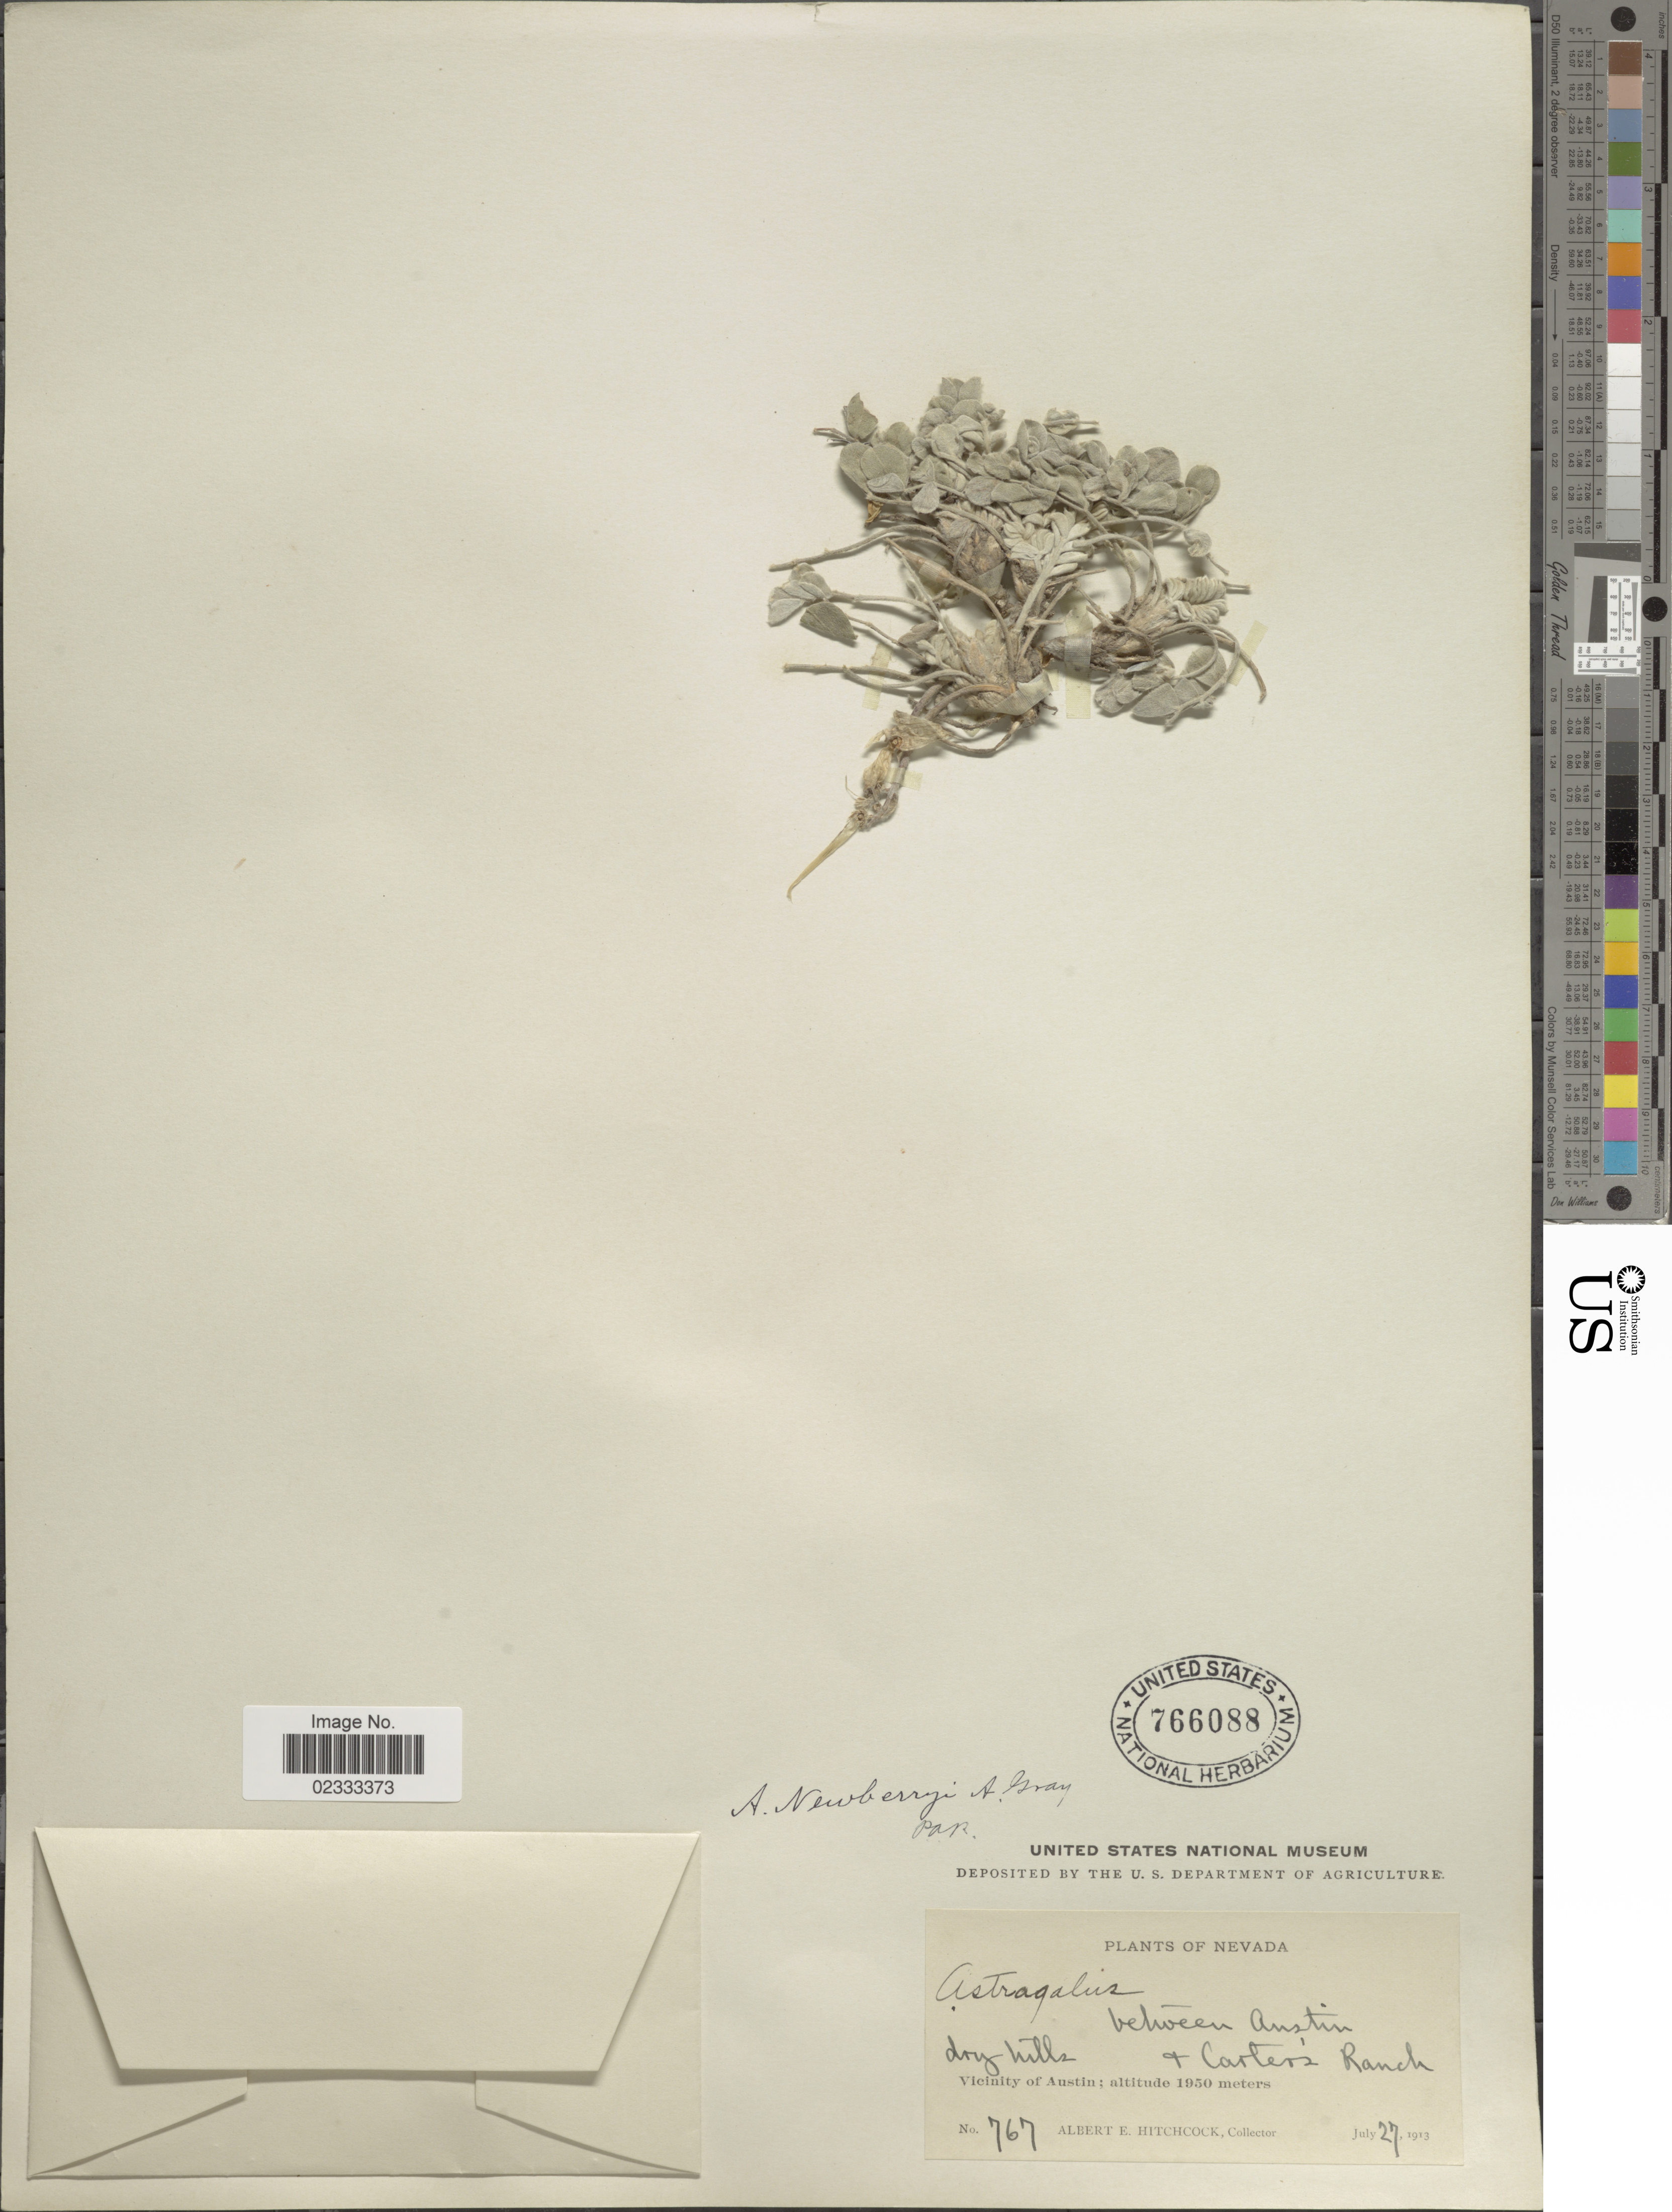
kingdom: Plantae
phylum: Tracheophyta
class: Magnoliopsida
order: Fabales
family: Fabaceae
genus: Astragalus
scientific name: Astragalus newberryi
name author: A. Gray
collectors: A. Hitchcock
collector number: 767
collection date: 1913-07-27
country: United States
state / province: Nevada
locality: Dry hills + Carter's Ranch, vicinity of Austin.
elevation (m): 1950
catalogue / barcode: US 766088